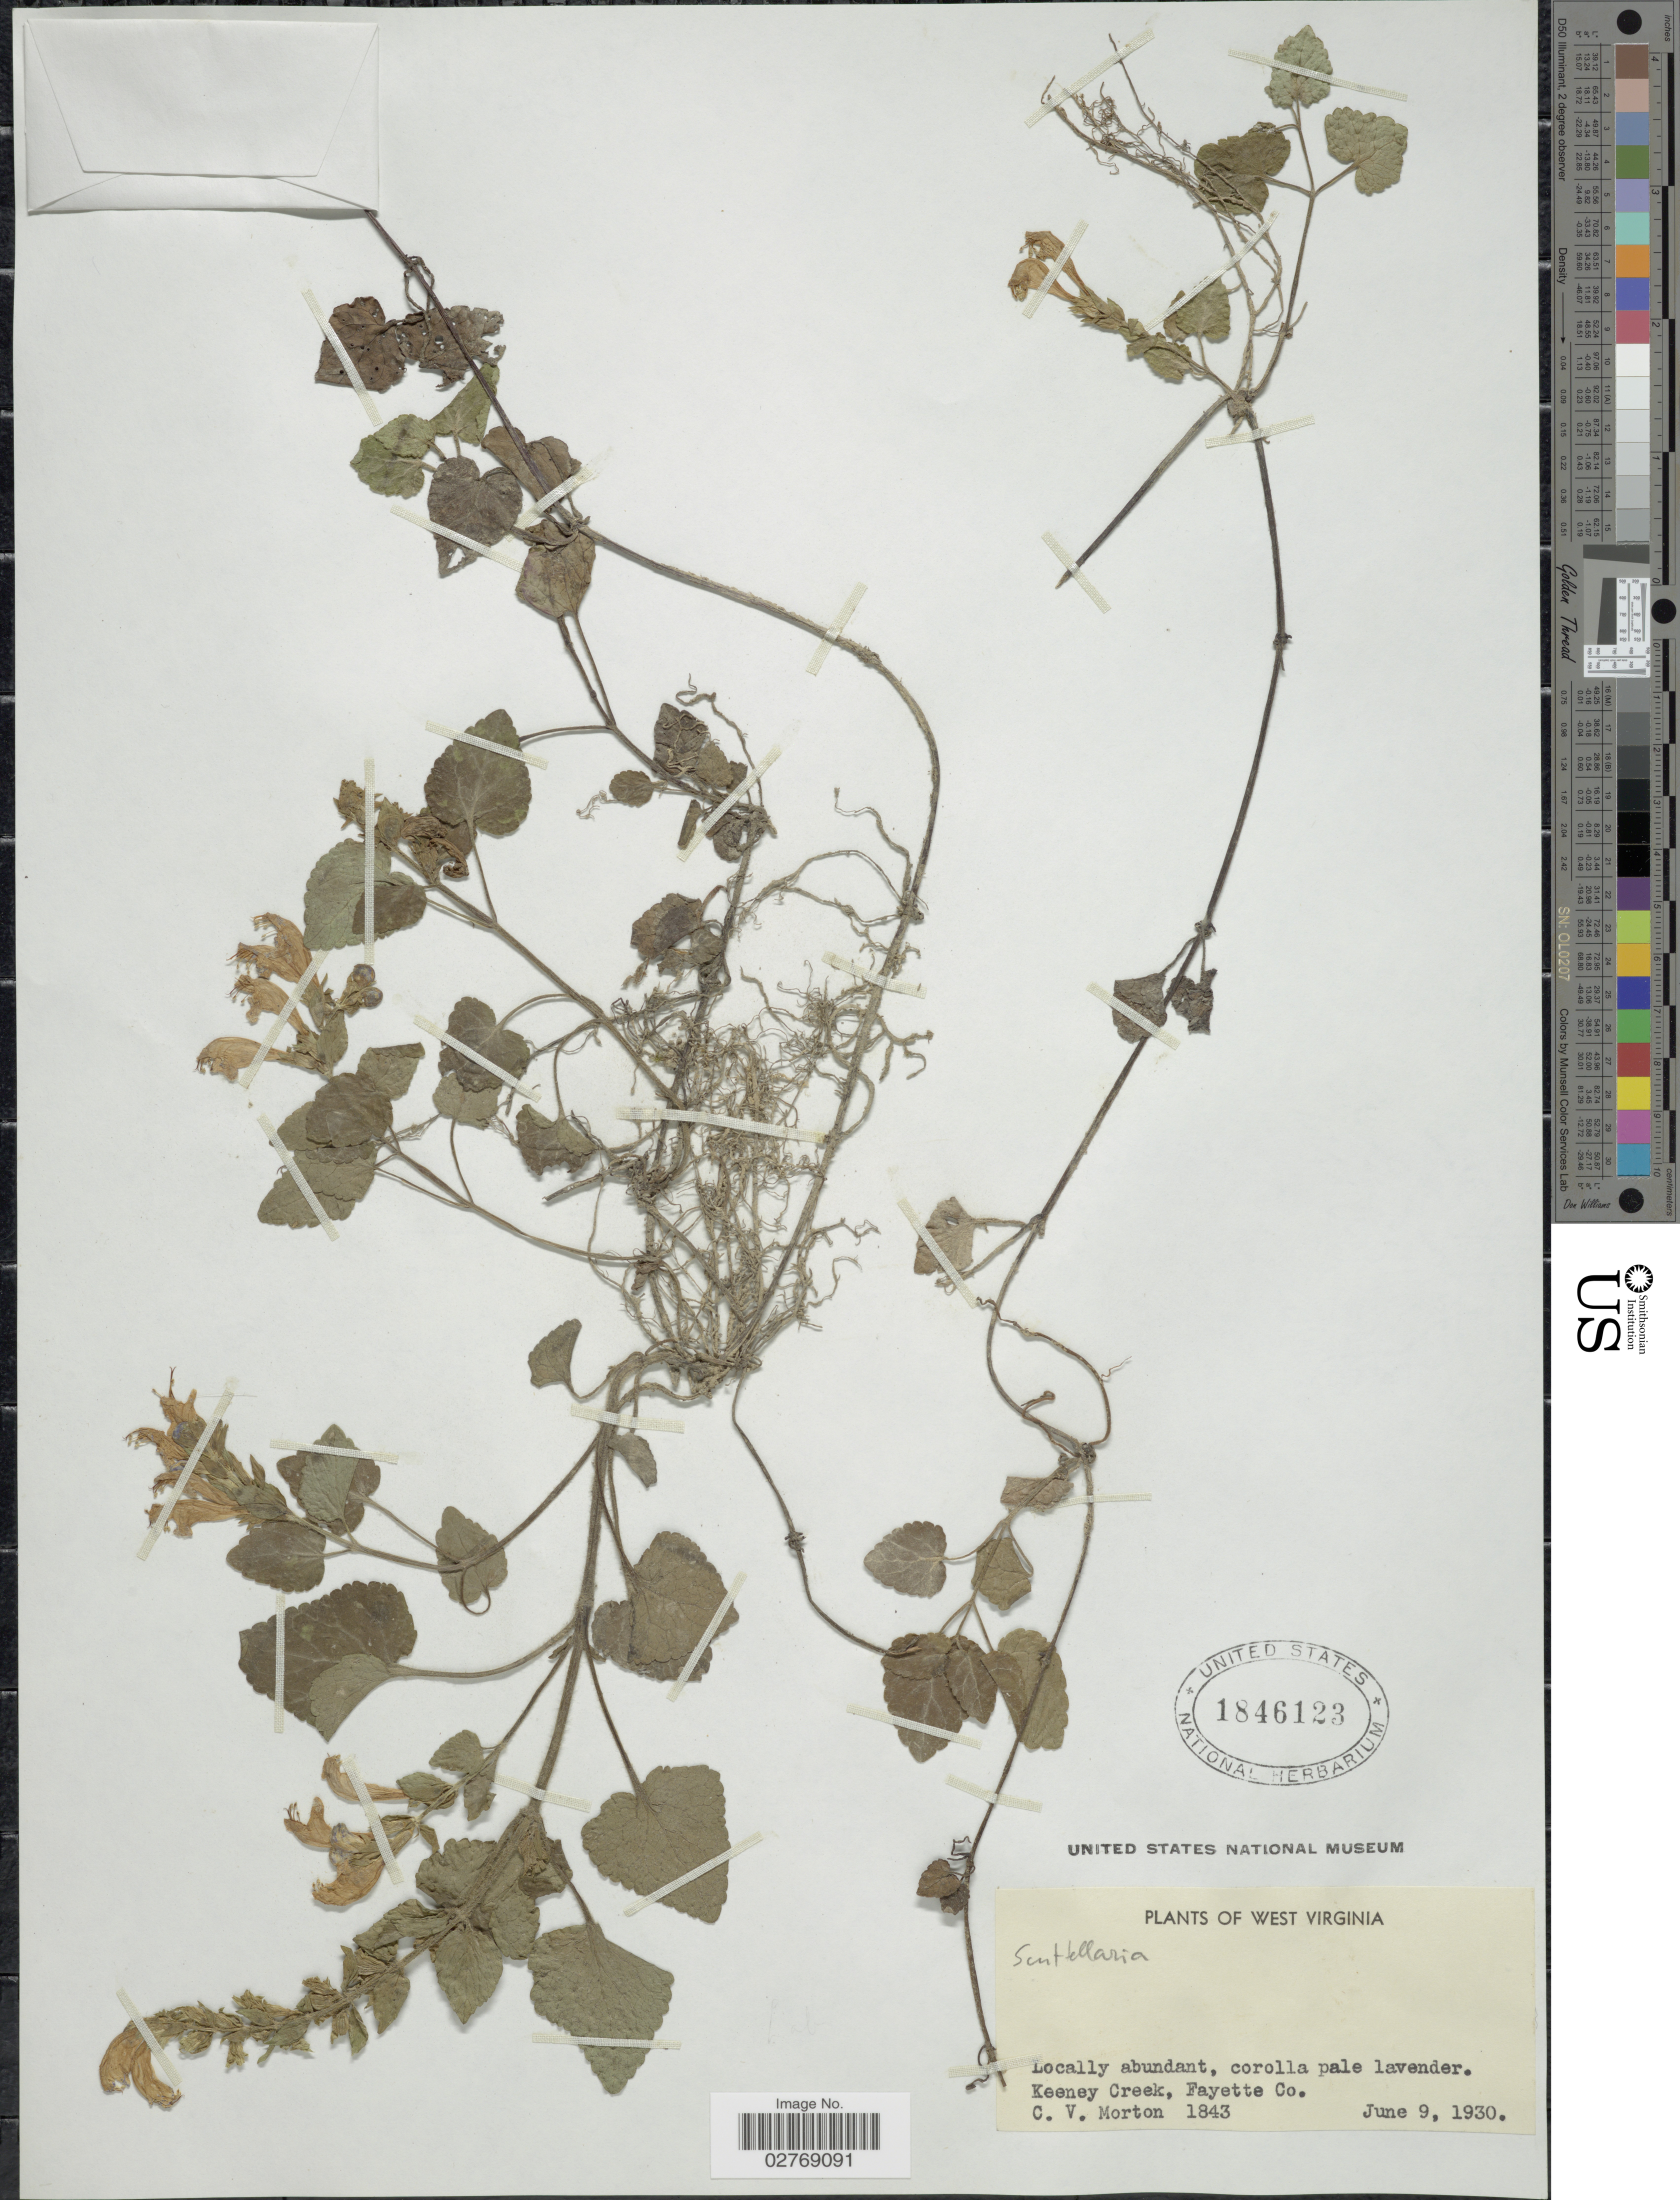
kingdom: Plantae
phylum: Tracheophyta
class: Magnoliopsida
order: Lamiales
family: Lamiaceae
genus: Scutellaria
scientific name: Scutellaria sp.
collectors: C. V. Morton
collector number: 1843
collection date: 1930-06-09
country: United States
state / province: West Virginia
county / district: Fayette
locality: Keeney Creek, Fayette Co.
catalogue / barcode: US 1846123